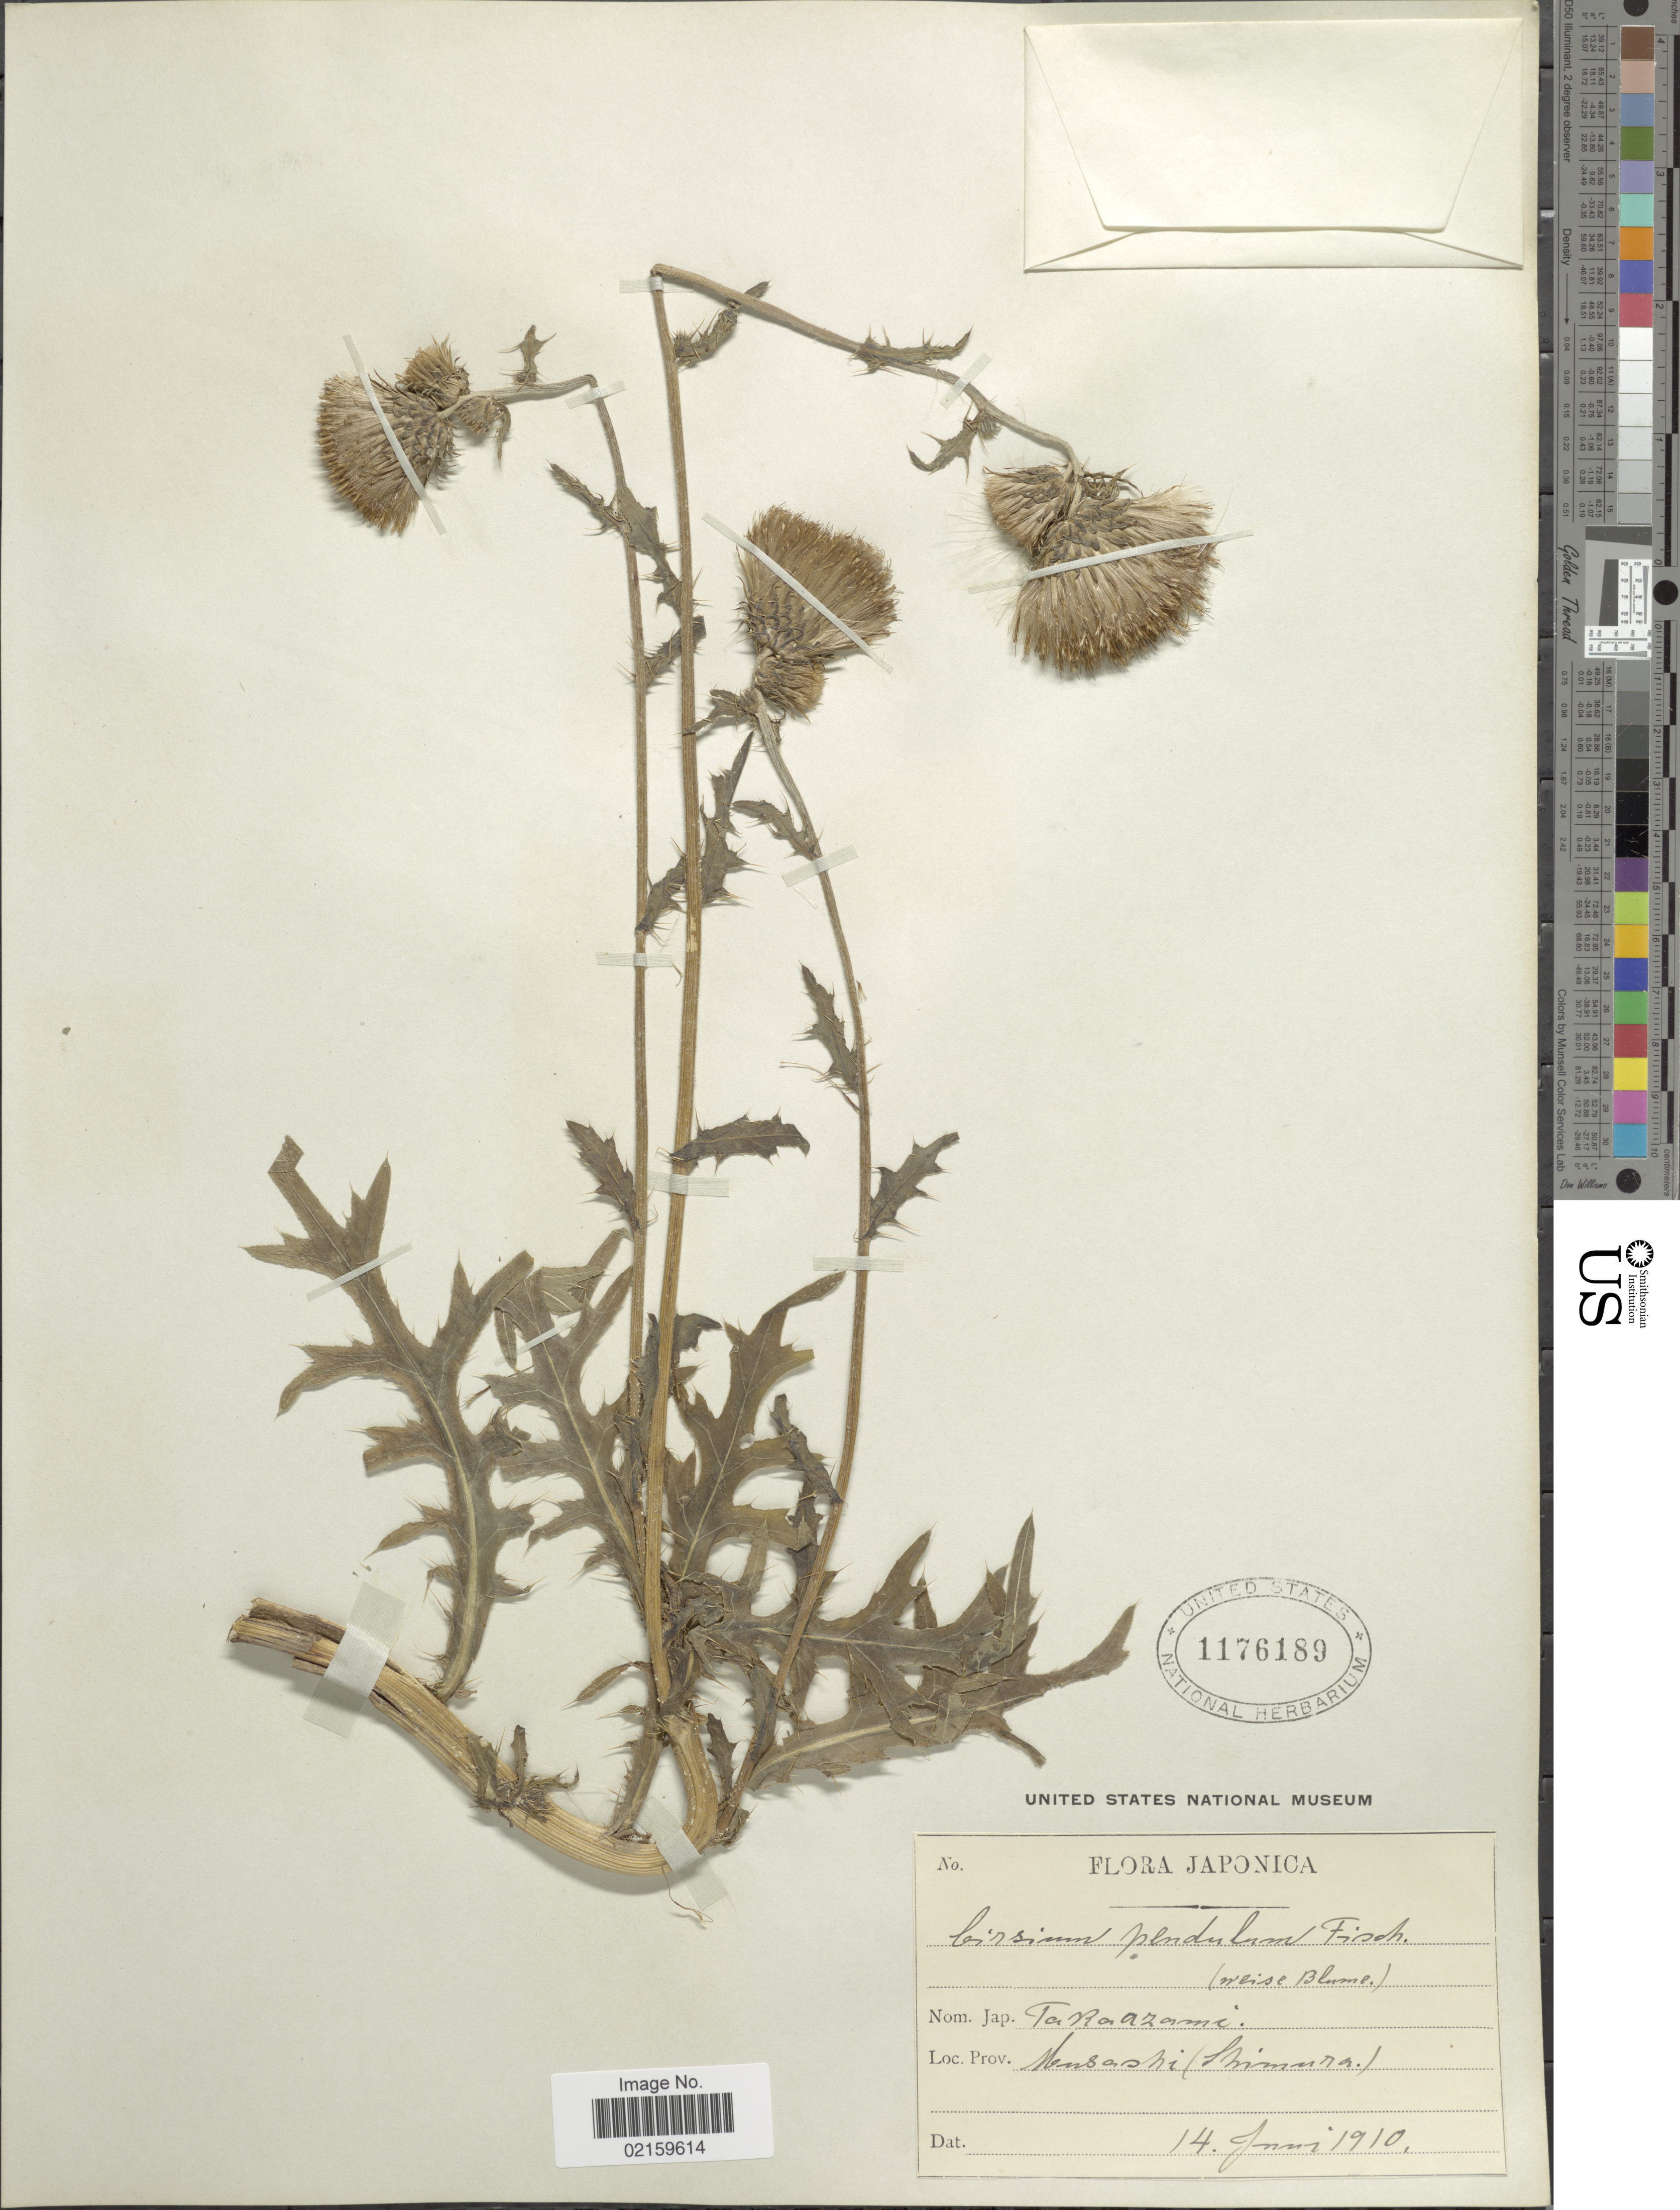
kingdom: Plantae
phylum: Tracheophyta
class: Magnoliopsida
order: Asterales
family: Asteraceae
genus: Cirsium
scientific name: Cirsium pendulum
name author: Fisch. ex DC.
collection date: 1910-06-14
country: Japan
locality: Musashi (Shimura)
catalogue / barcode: US 1176189